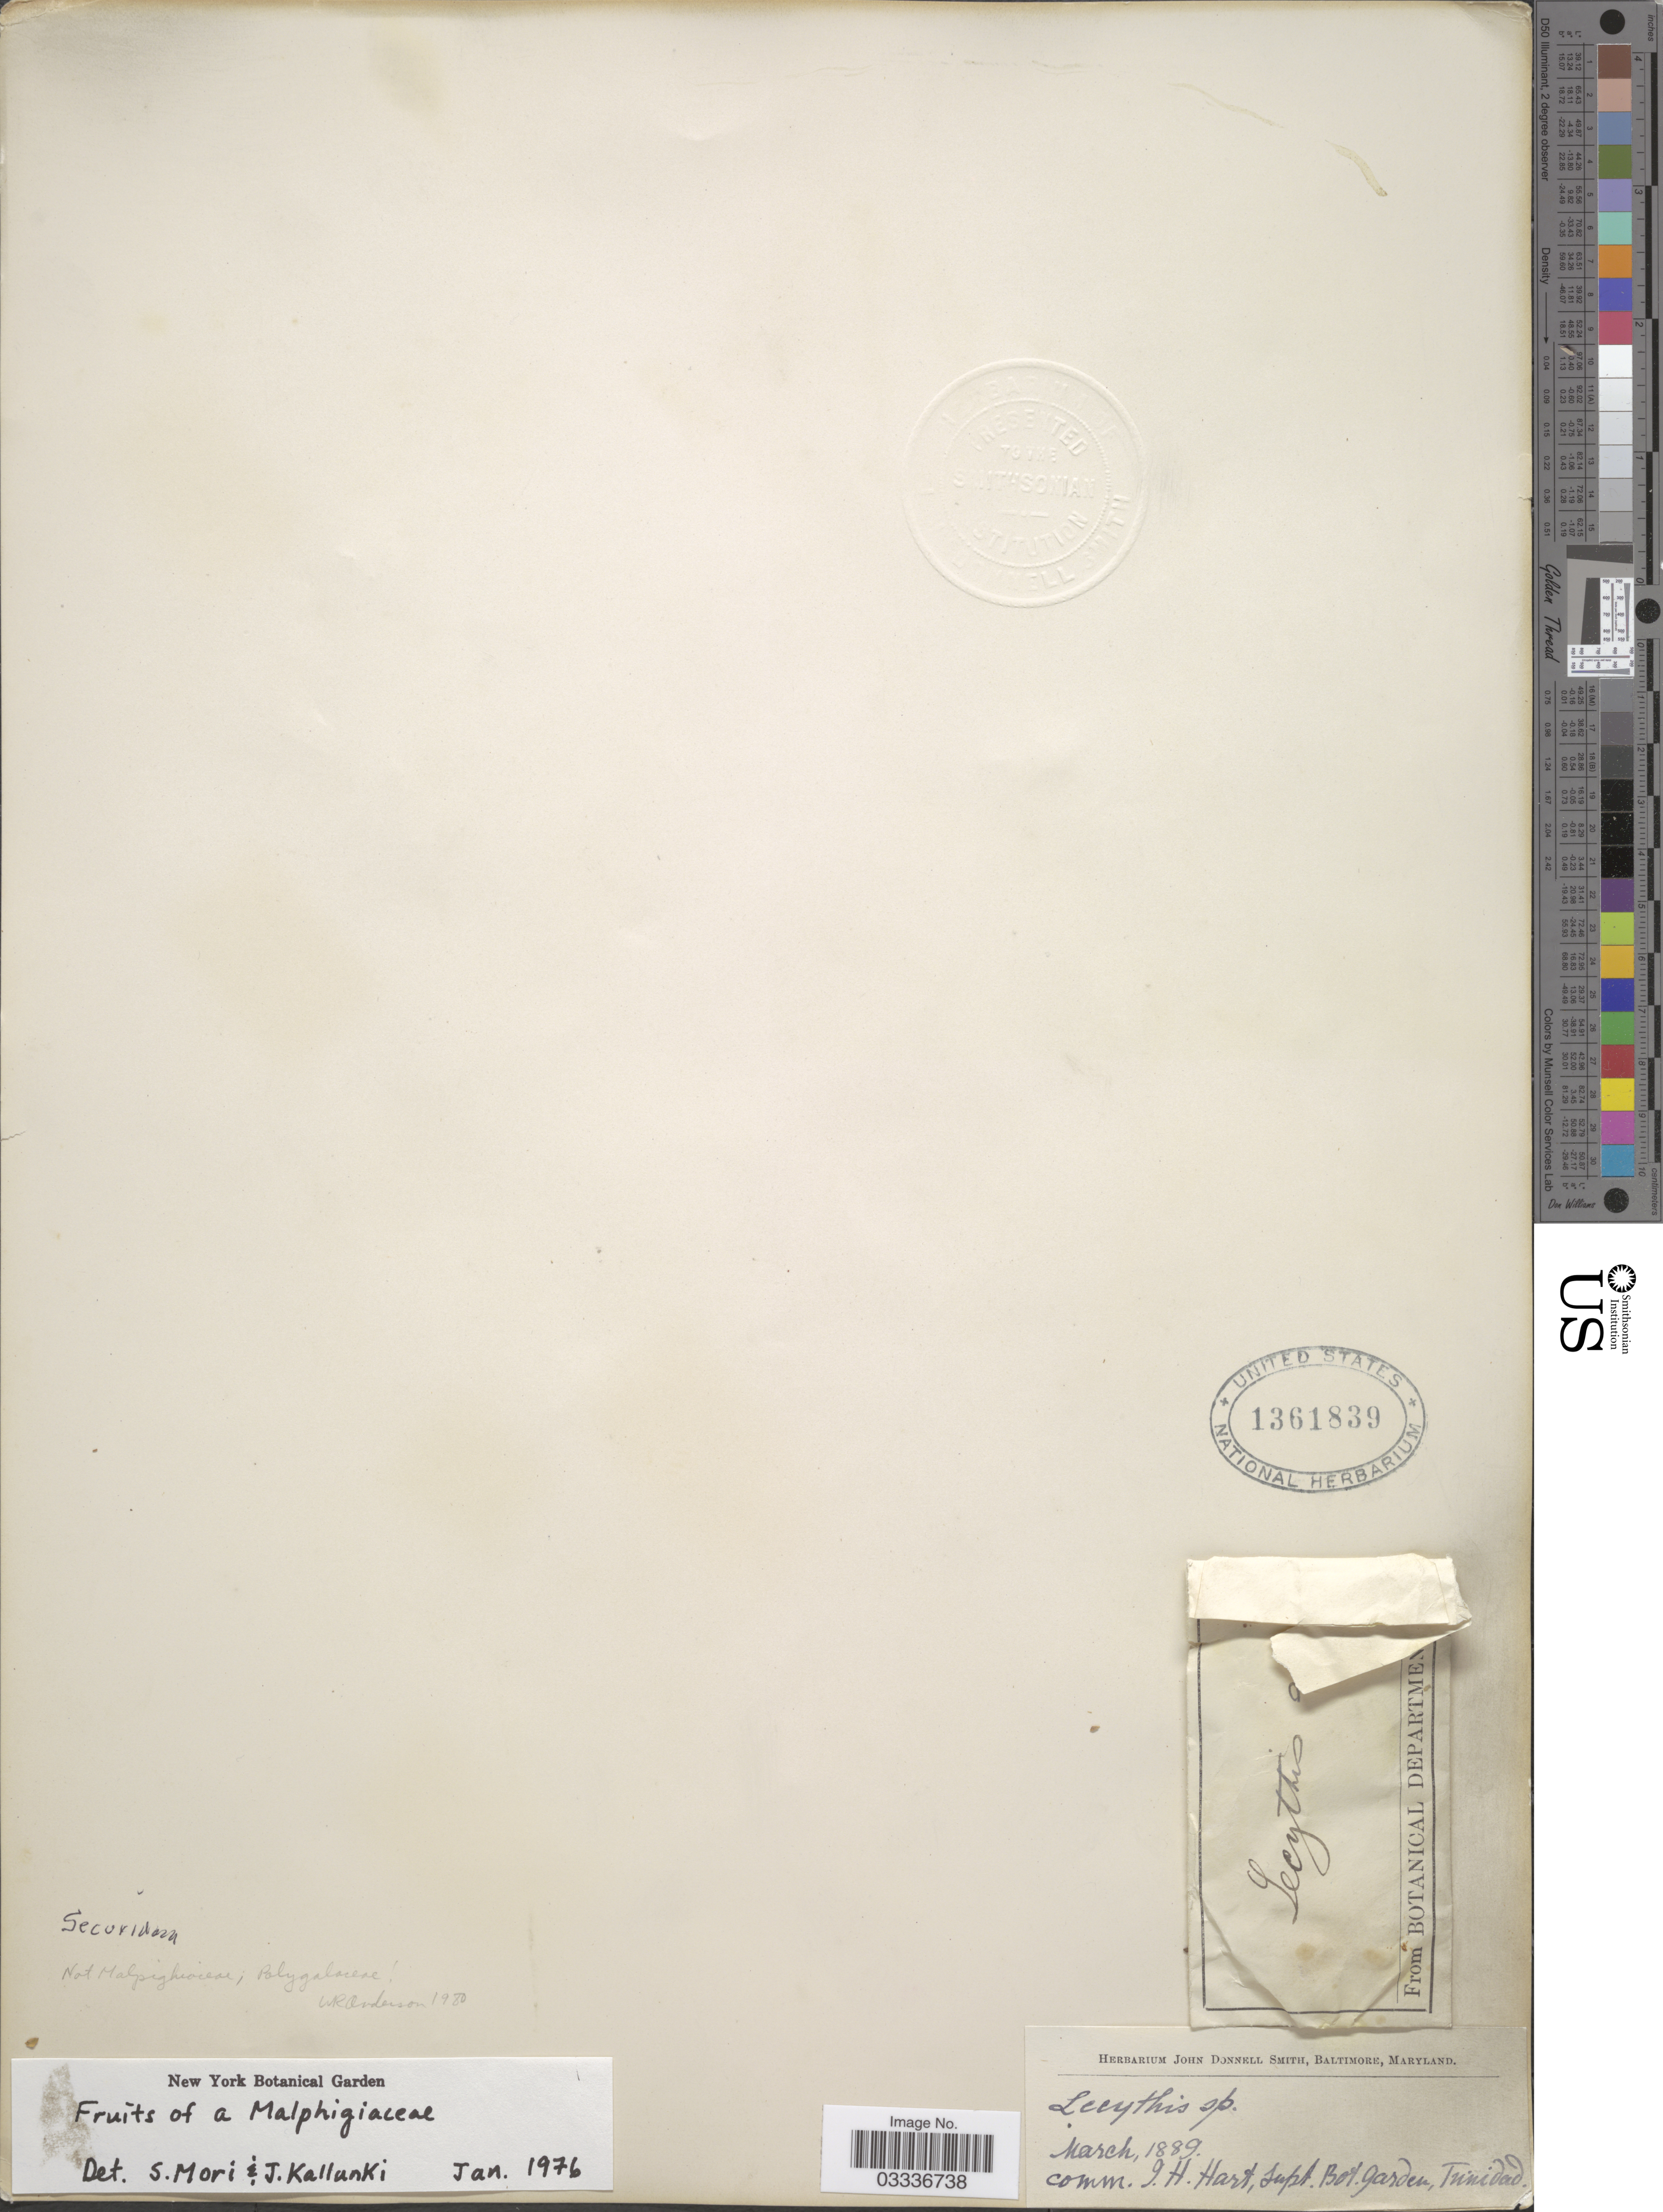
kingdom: Plantae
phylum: Tracheophyta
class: Magnoliopsida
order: Fabales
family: Polygalaceae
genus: Securidaca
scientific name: Securidaca sp.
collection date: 1889-03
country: Trinidad and Tobago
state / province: Trinidad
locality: Bot. Gard. Trinidad [cultivated?]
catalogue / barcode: US 1361839